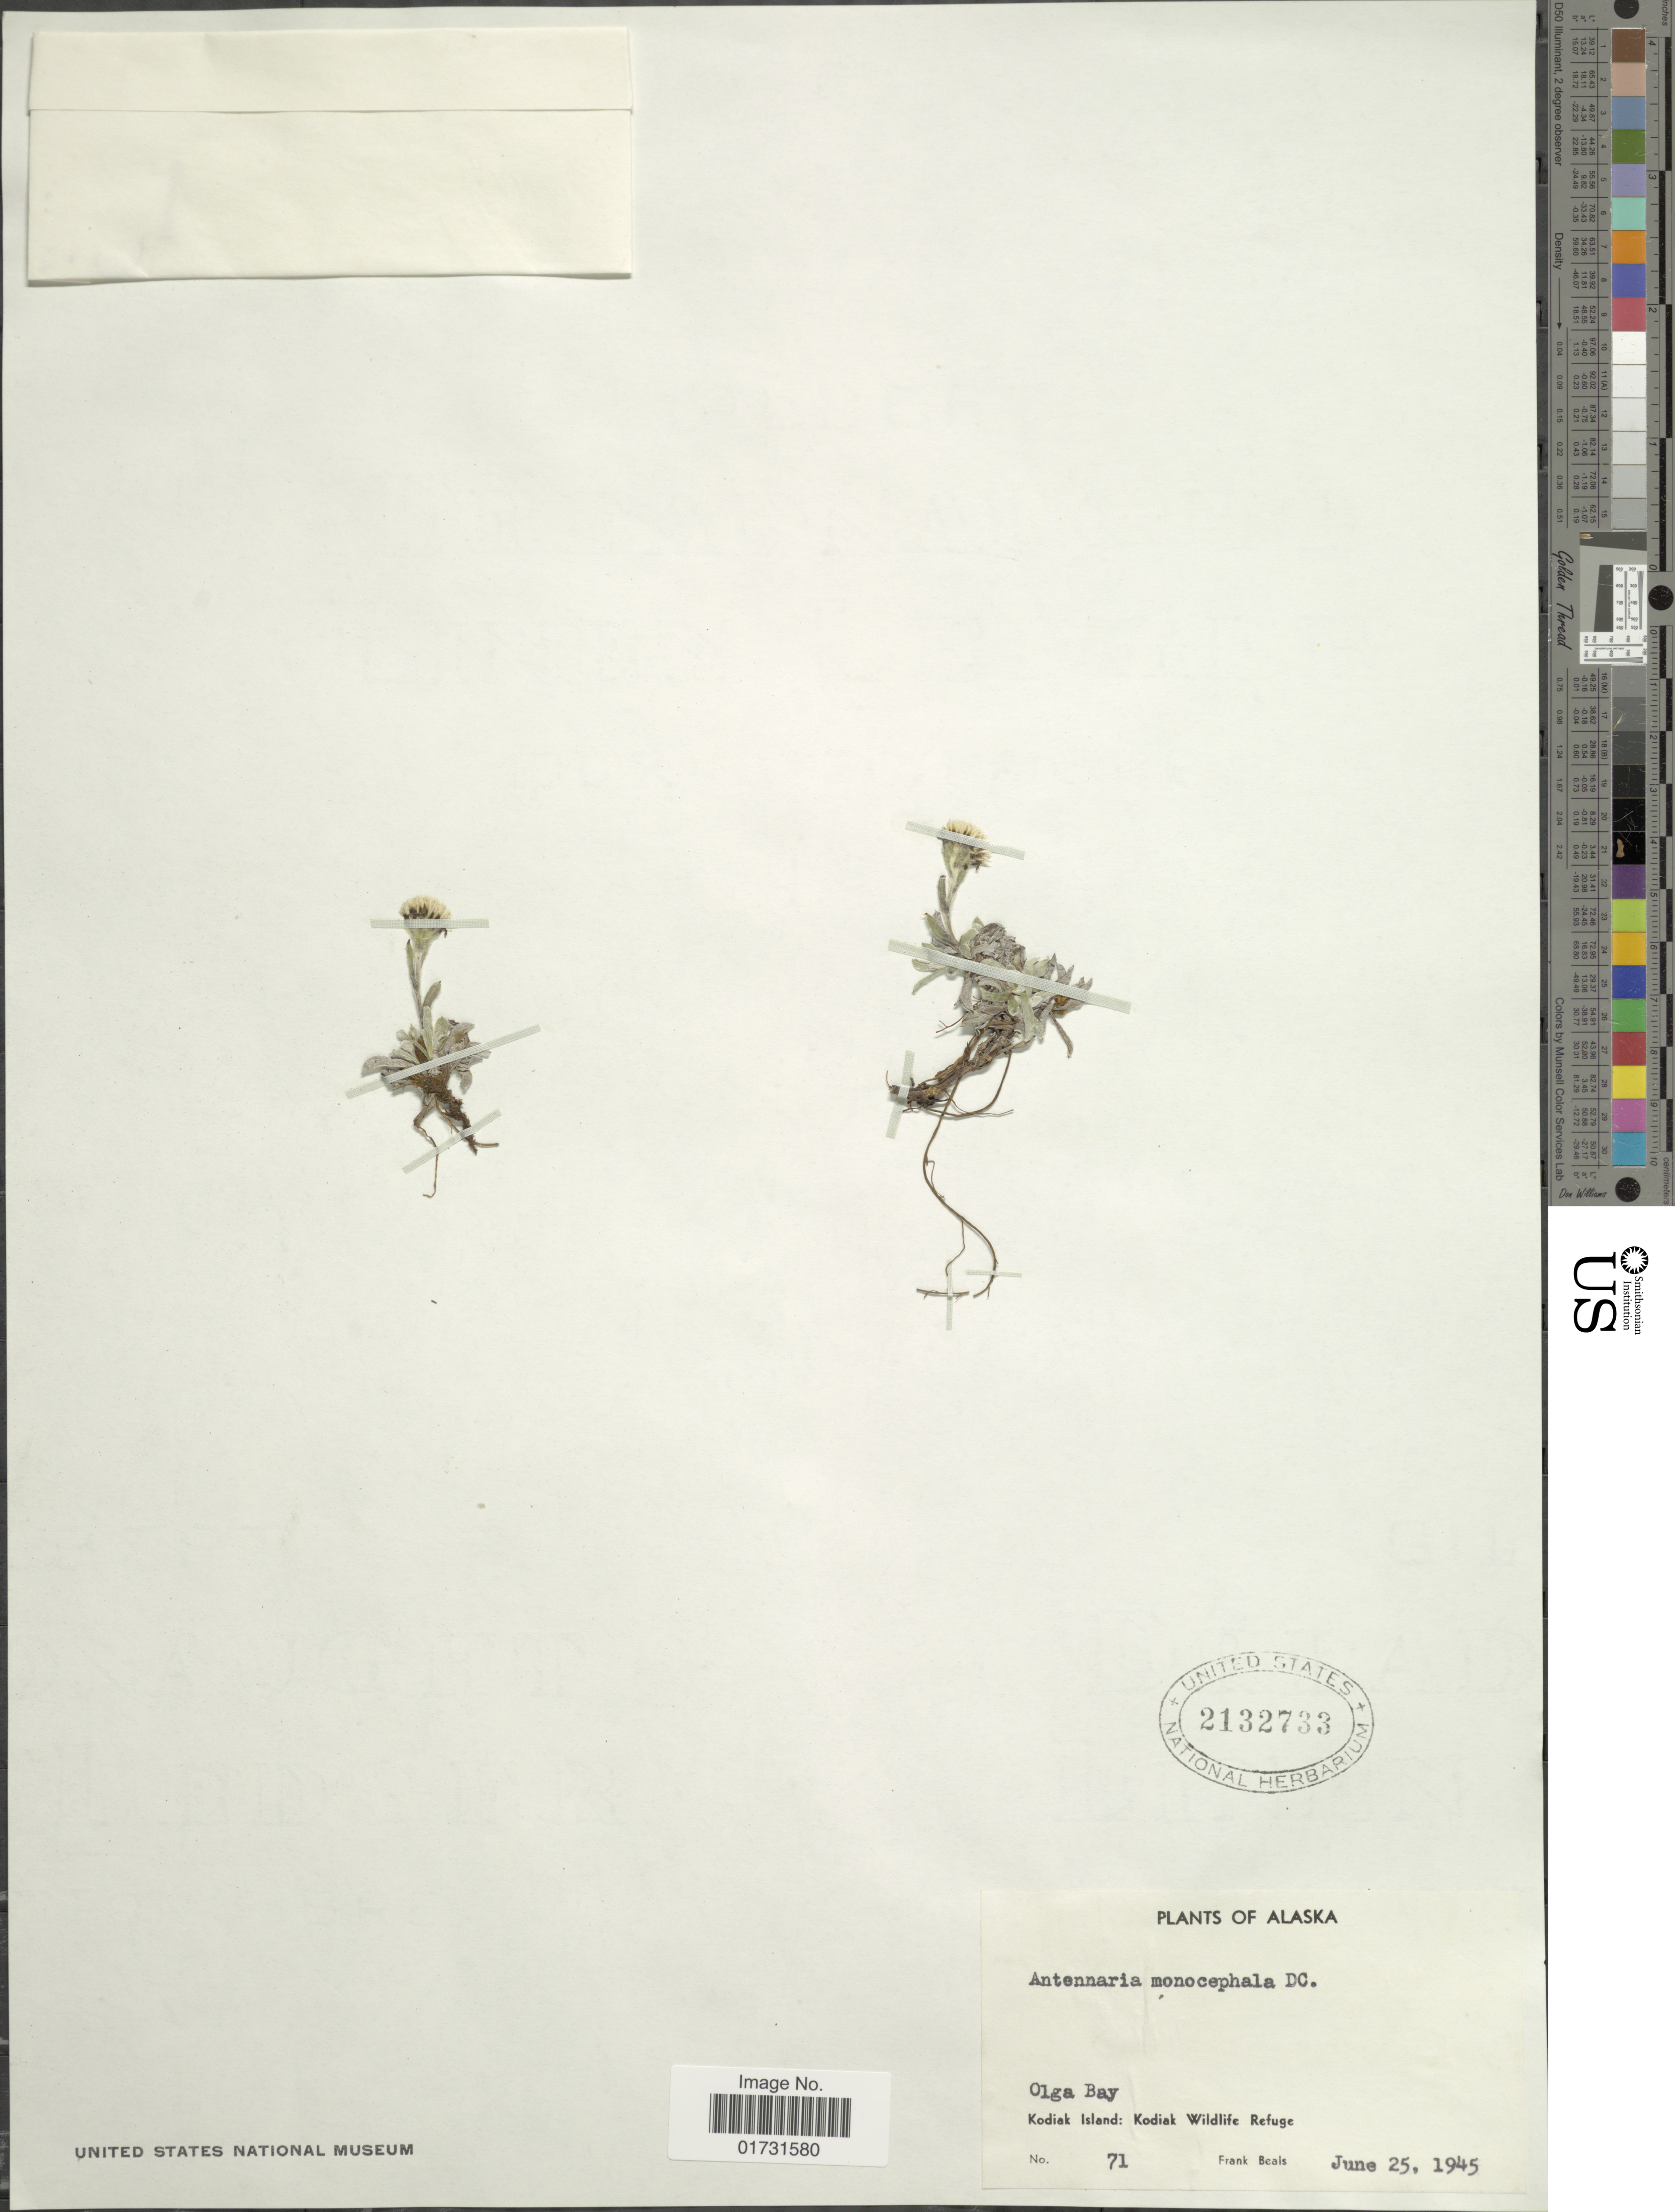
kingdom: Plantae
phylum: Tracheophyta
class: Magnoliopsida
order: Asterales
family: Asteraceae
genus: Antennaria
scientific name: Antennaria monocephala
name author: DC.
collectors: F. Beals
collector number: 71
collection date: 1945-06-25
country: United States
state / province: Alaska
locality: Olga Bay. Kodiak Island: Kodiak Wildlife Refuge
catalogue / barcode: US 2132733